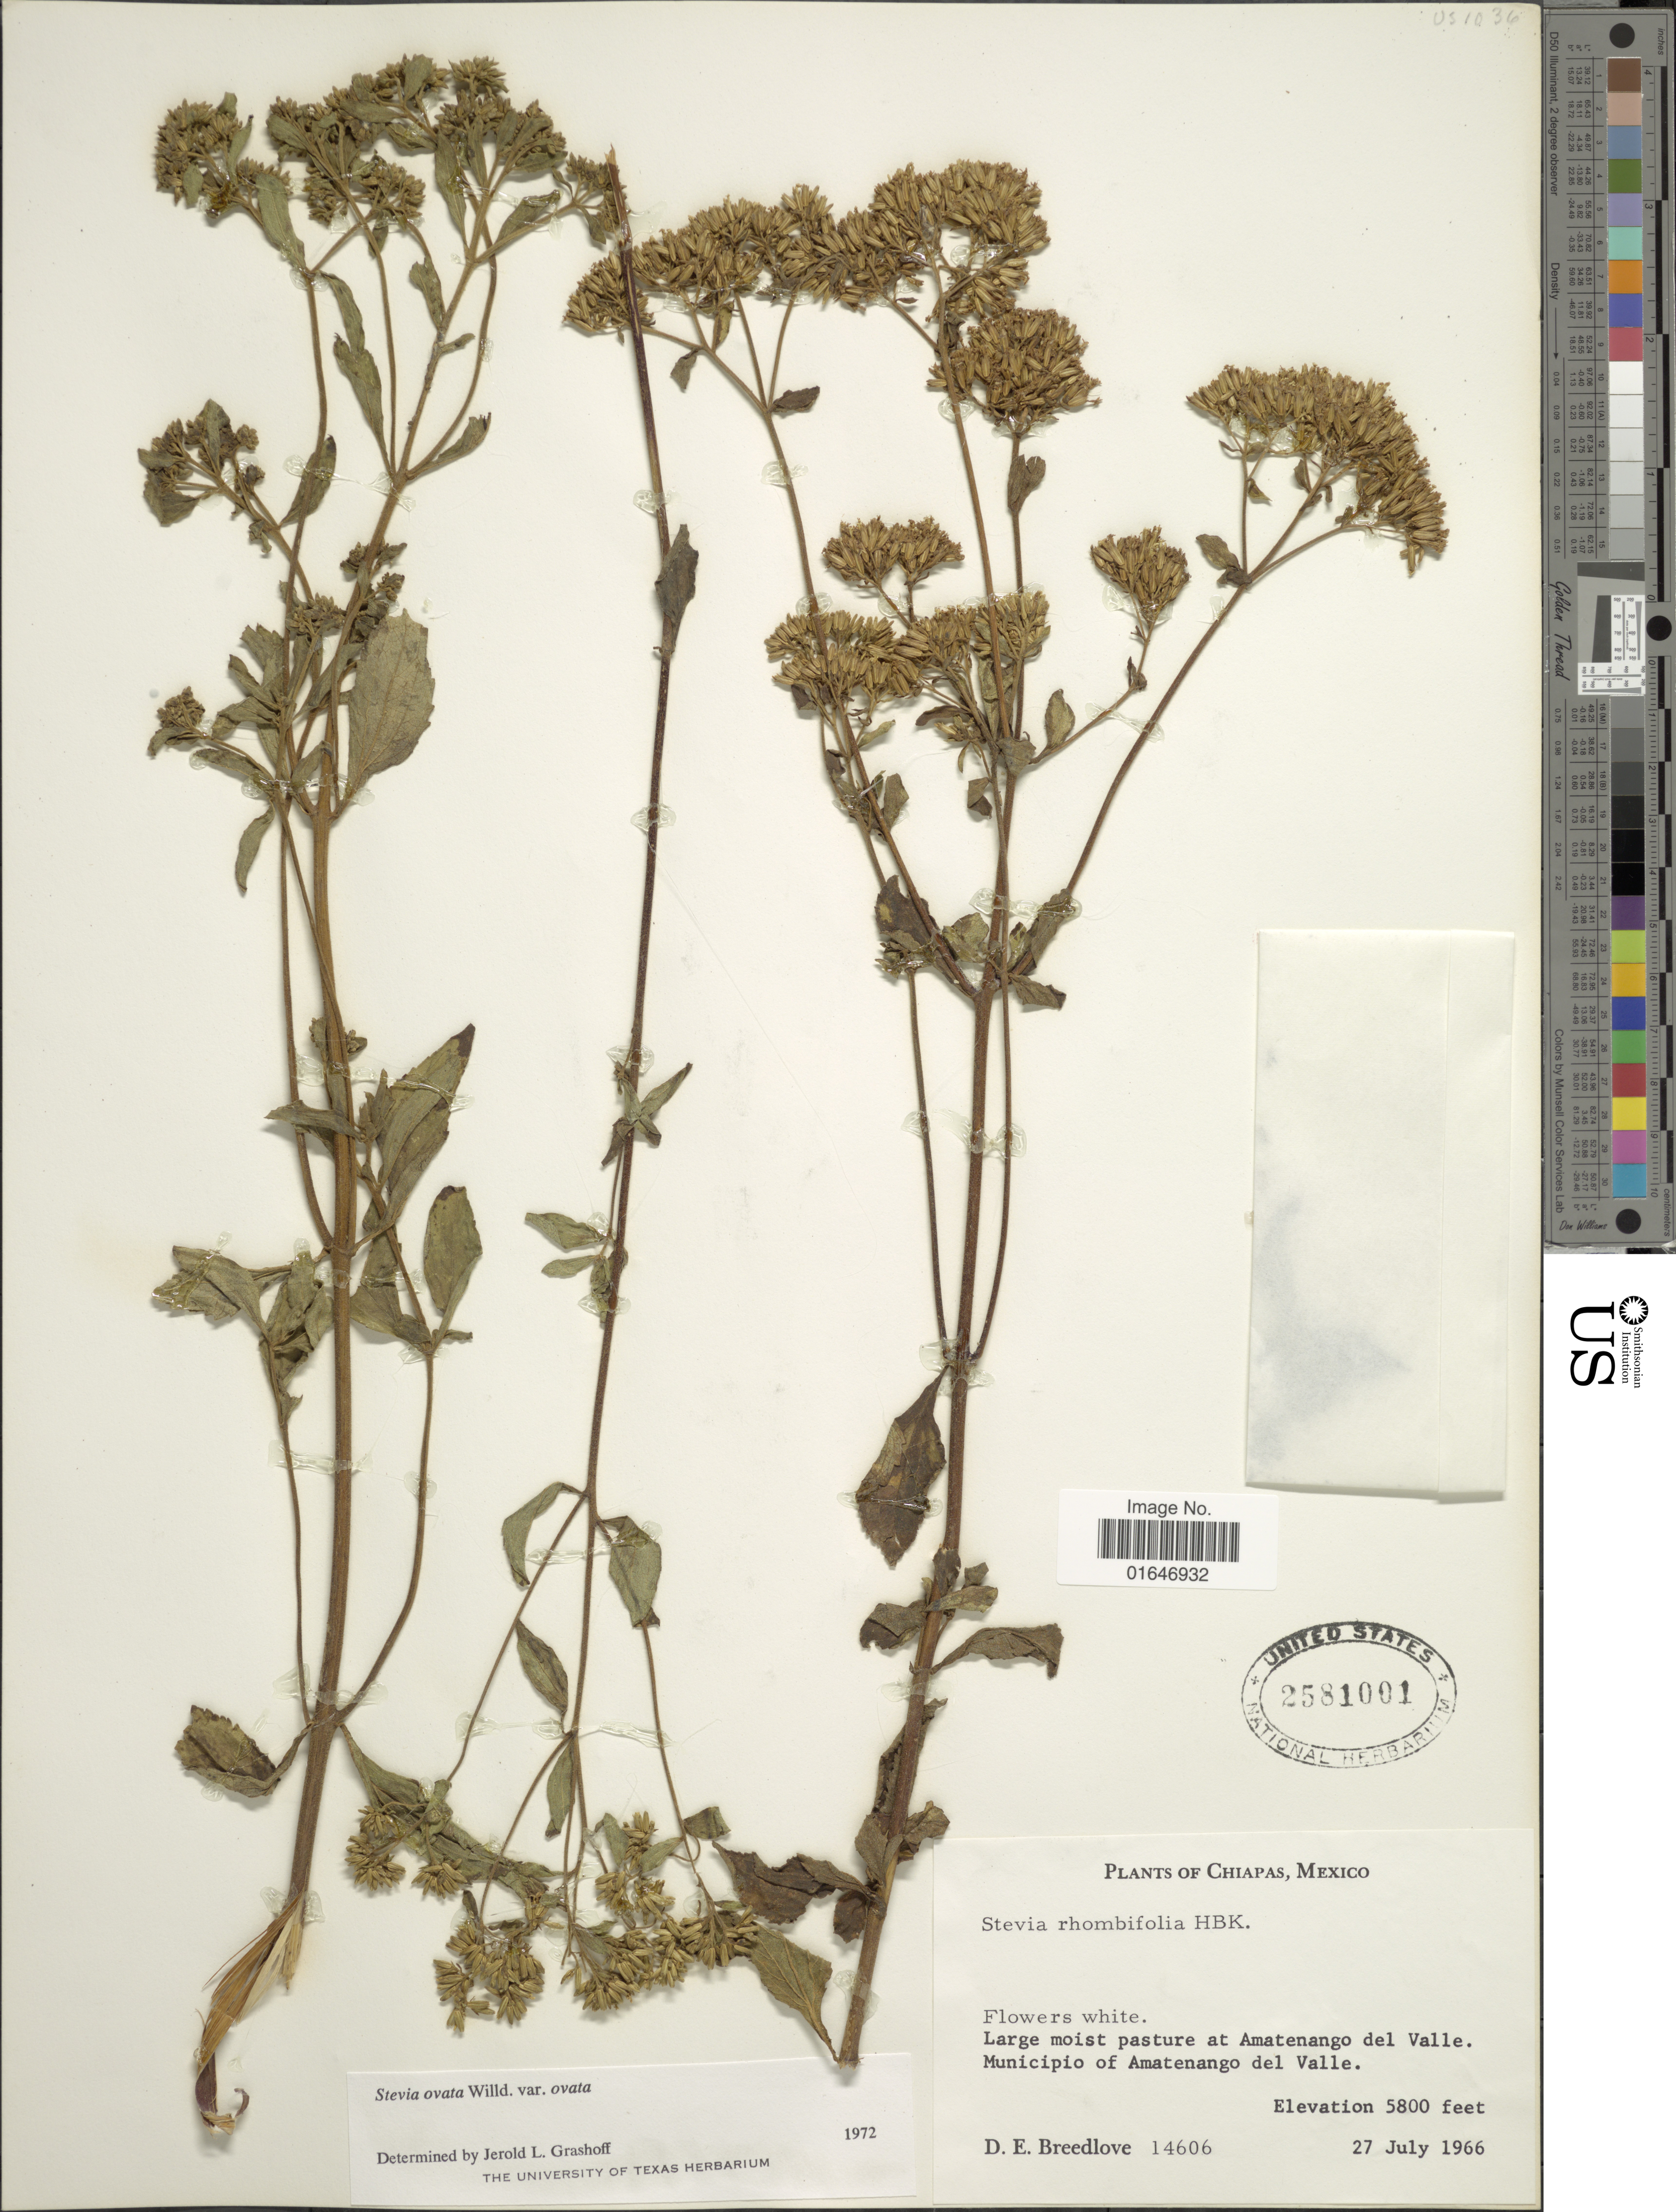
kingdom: Plantae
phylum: Tracheophyta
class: Magnoliopsida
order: Asterales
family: Asteraceae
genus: Stevia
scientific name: Stevia ovata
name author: Willd.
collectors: D. E. Breedlove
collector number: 14606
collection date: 1966-07-27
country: Mexico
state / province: Chiapas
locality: Large moist pasture at Amatenango del Valle, Municipio of Amatenango del Valle.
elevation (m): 1768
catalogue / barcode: US 2581001